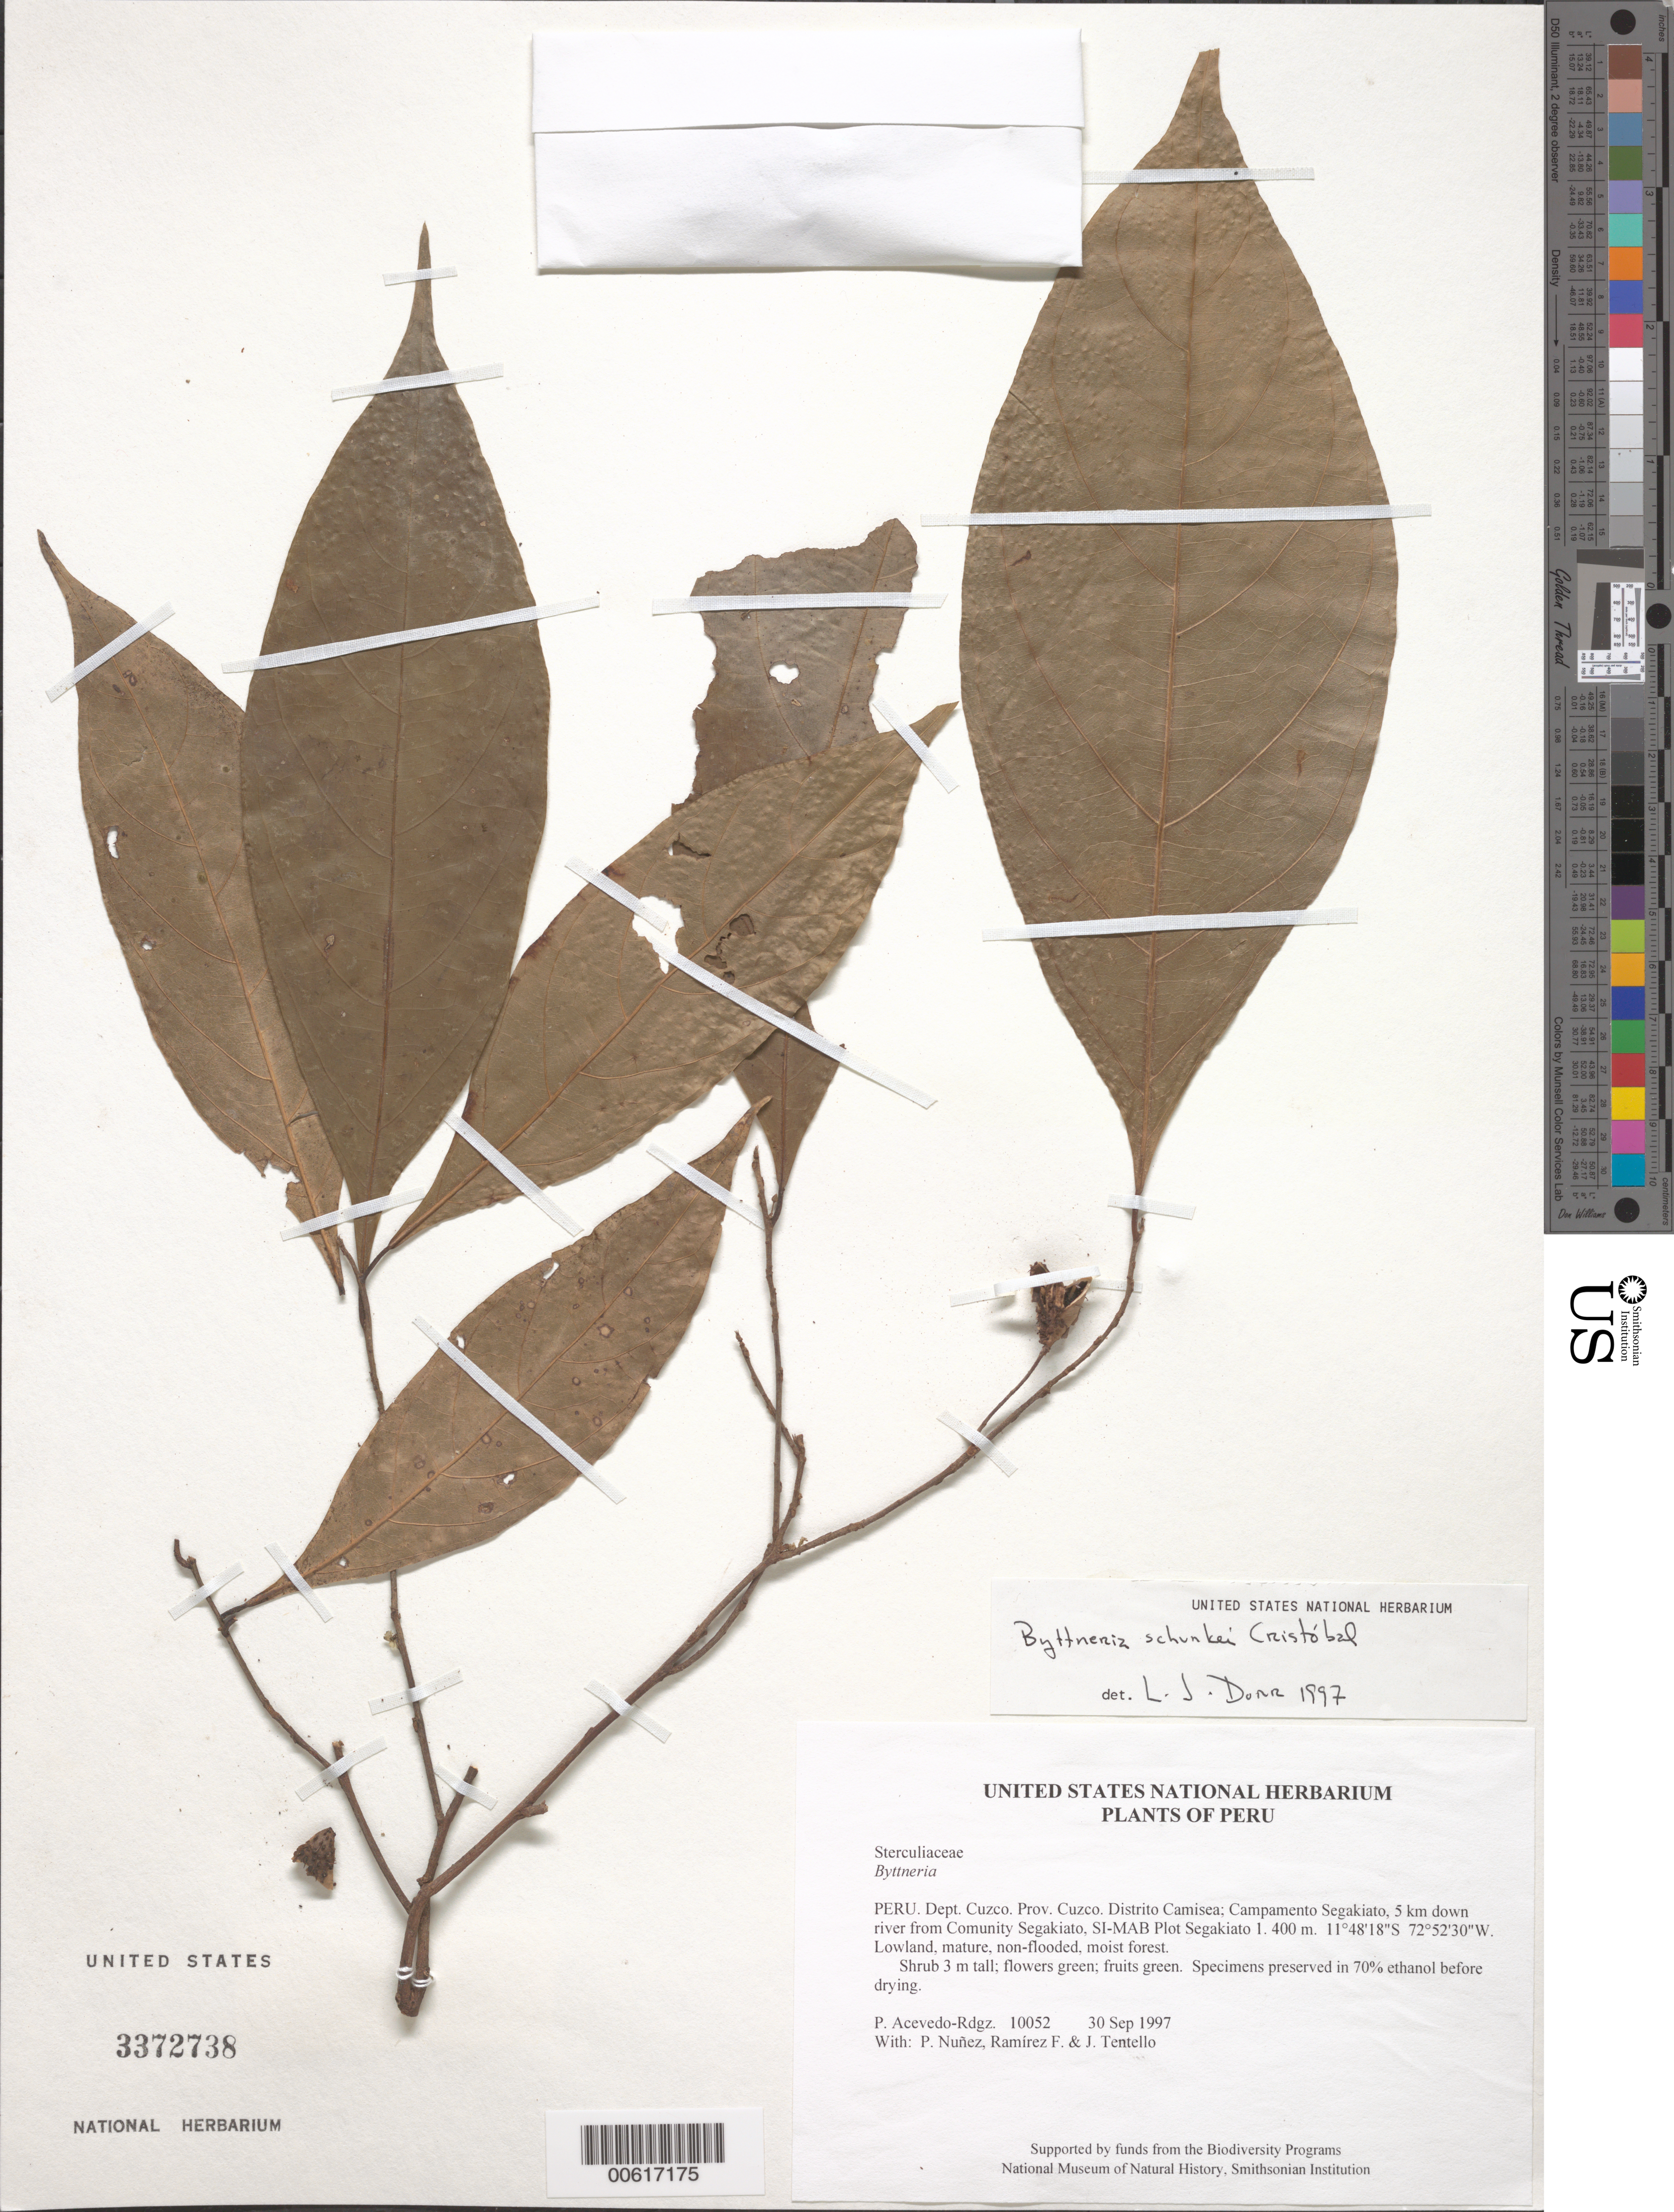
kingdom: Plantae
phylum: Tracheophyta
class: Magnoliopsida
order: Malvales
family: Malvaceae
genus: Byttneria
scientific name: Byttneria schunkei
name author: Cristóbal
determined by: Dorr, L. J., (BOT), Smithsonian Institution - National Museum of Natural History (UNITED STATES)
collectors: P. Acevedo-Rodr., P. Nuñez V., F. Ramirez & J. Tentello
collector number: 10052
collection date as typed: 30 Sep 1997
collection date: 1997-09-30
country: Peru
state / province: Cusco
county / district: Cusco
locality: Distrito Camisea; Campamento Segakiato, 5 km down river from Comunity Segakiato, SI-MAB Plot Segakiato 1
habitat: Lowland, mature, non-flooded, moist forest.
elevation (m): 400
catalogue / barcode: US 3372738